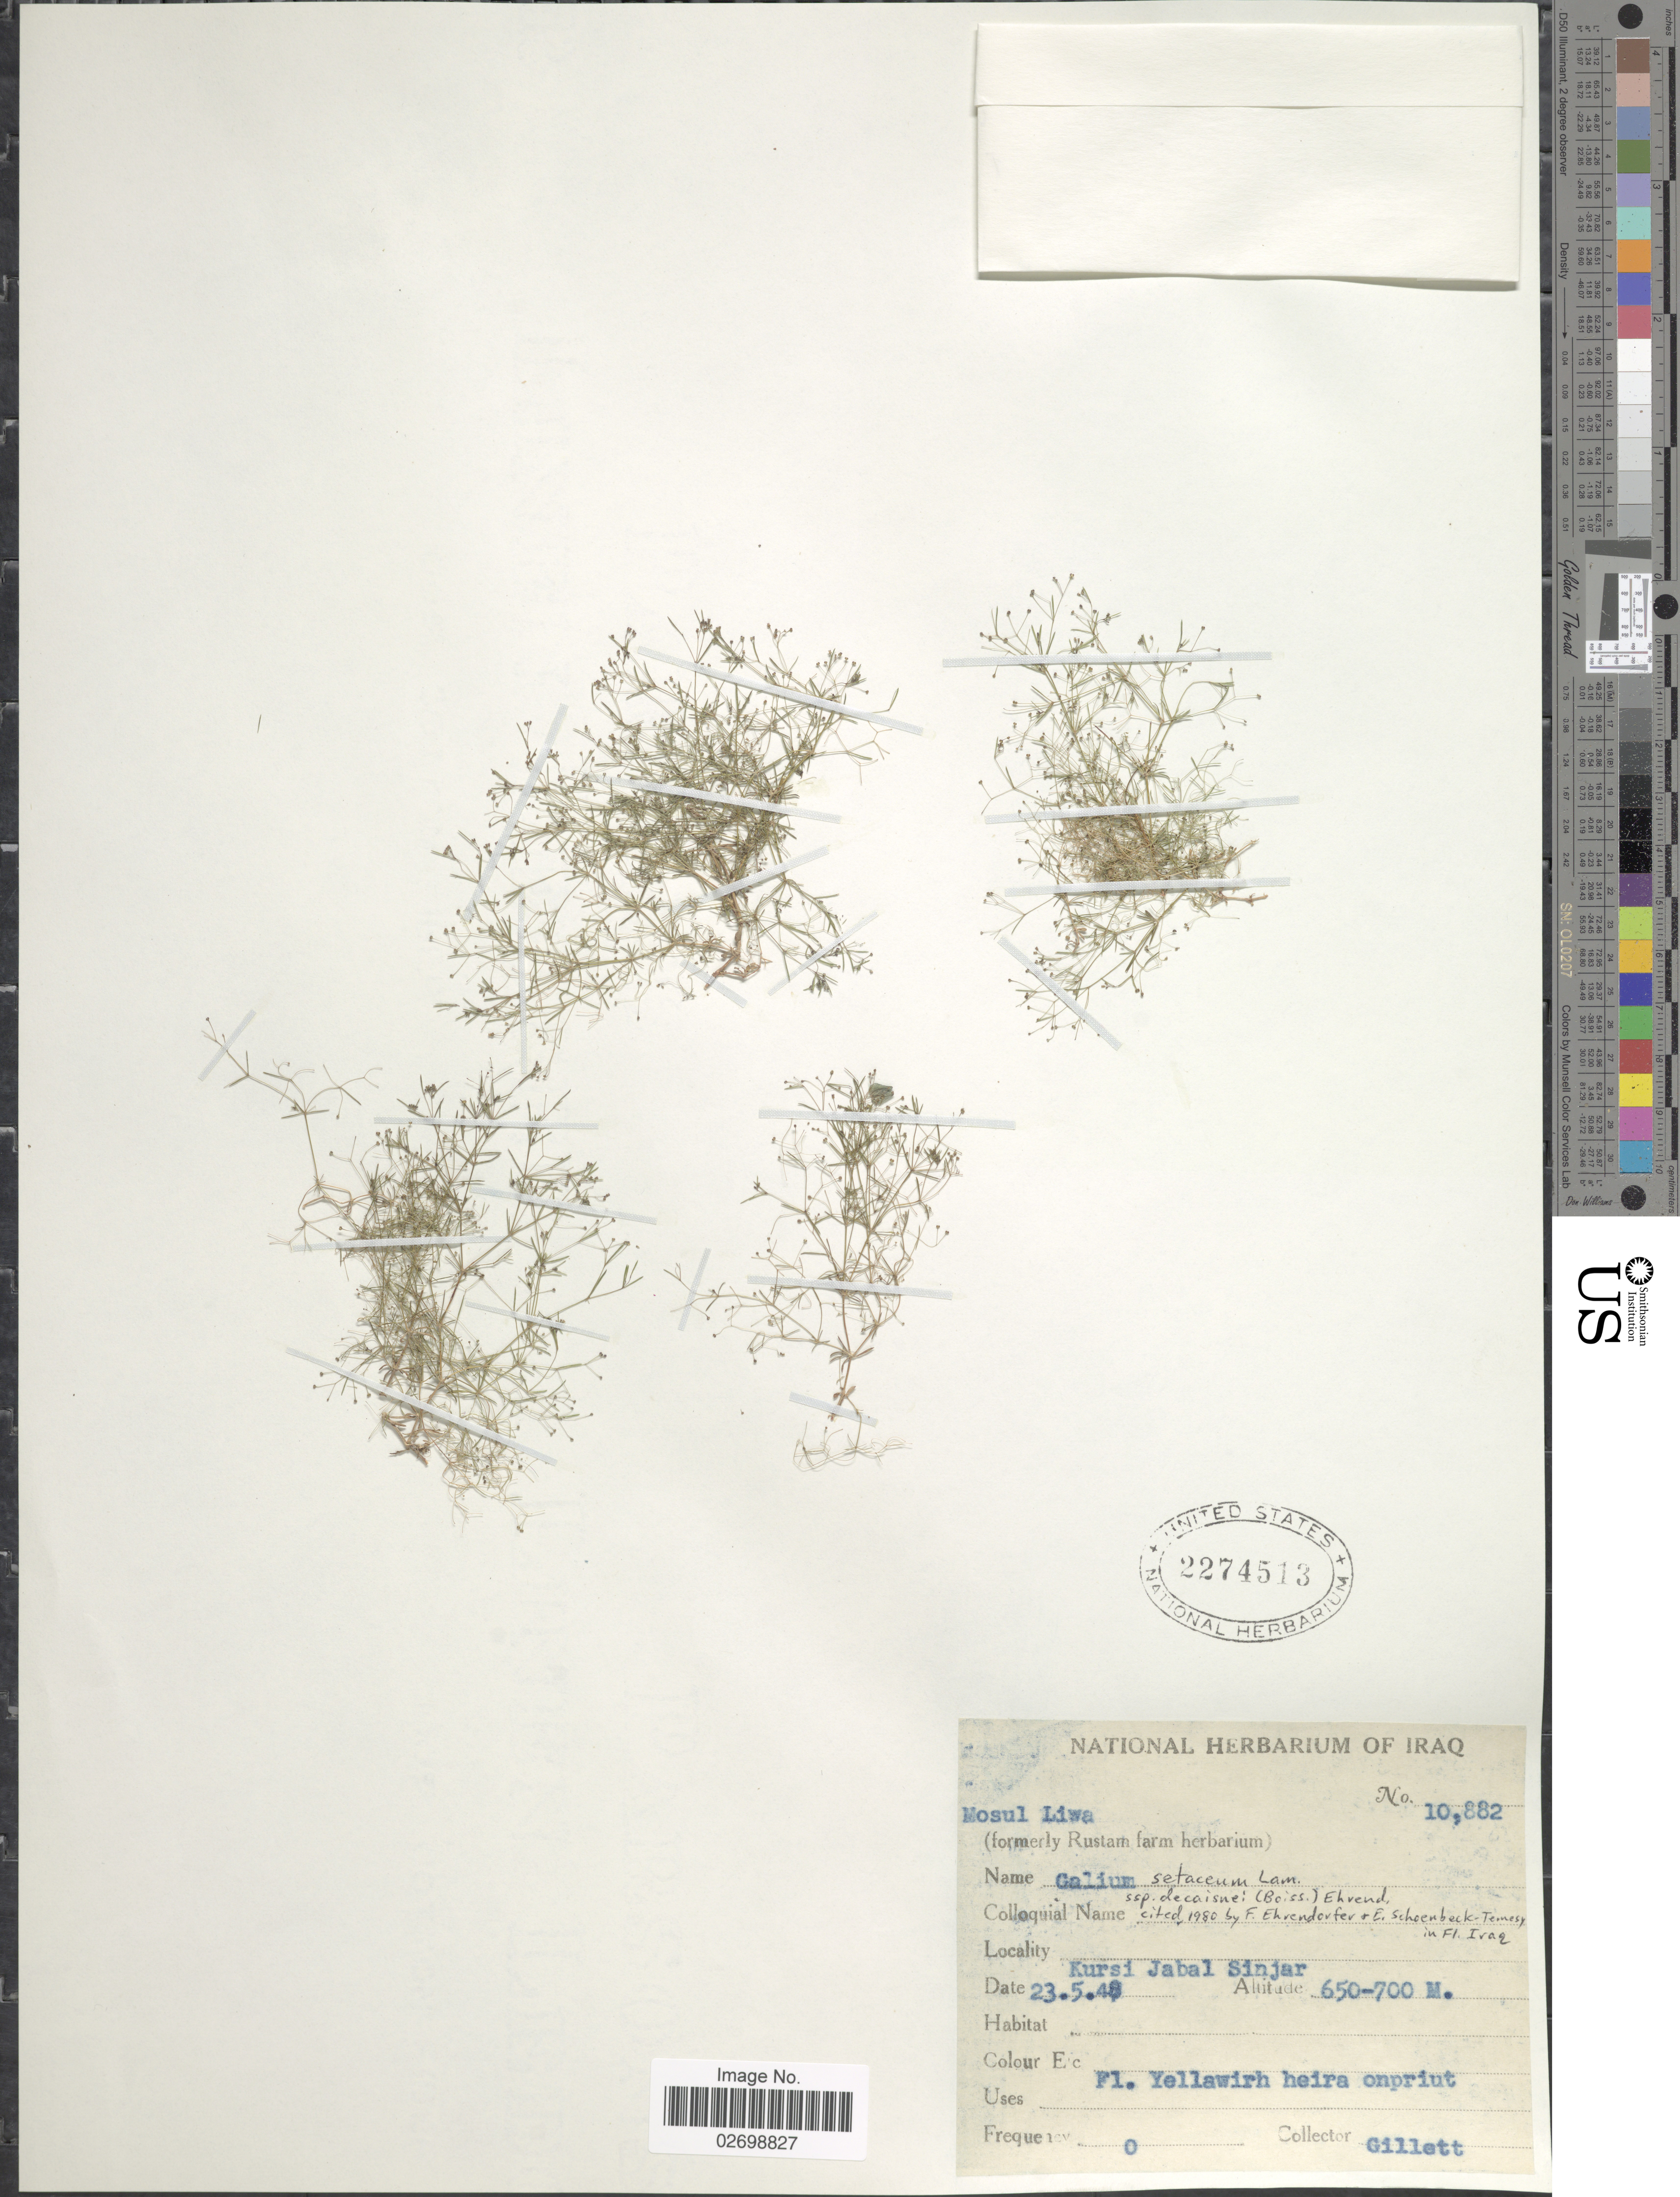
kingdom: Plantae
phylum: Tracheophyta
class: Magnoliopsida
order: Gentianales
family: Rubiaceae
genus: Galium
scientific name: Galium setaceum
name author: Lam.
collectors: Gillett, --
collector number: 10882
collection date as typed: Transcribed d/m/y: 23/5/48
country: Iraq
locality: Kursi Jabal Sinjar, Mosul Liwa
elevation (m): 650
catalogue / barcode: US 2274513